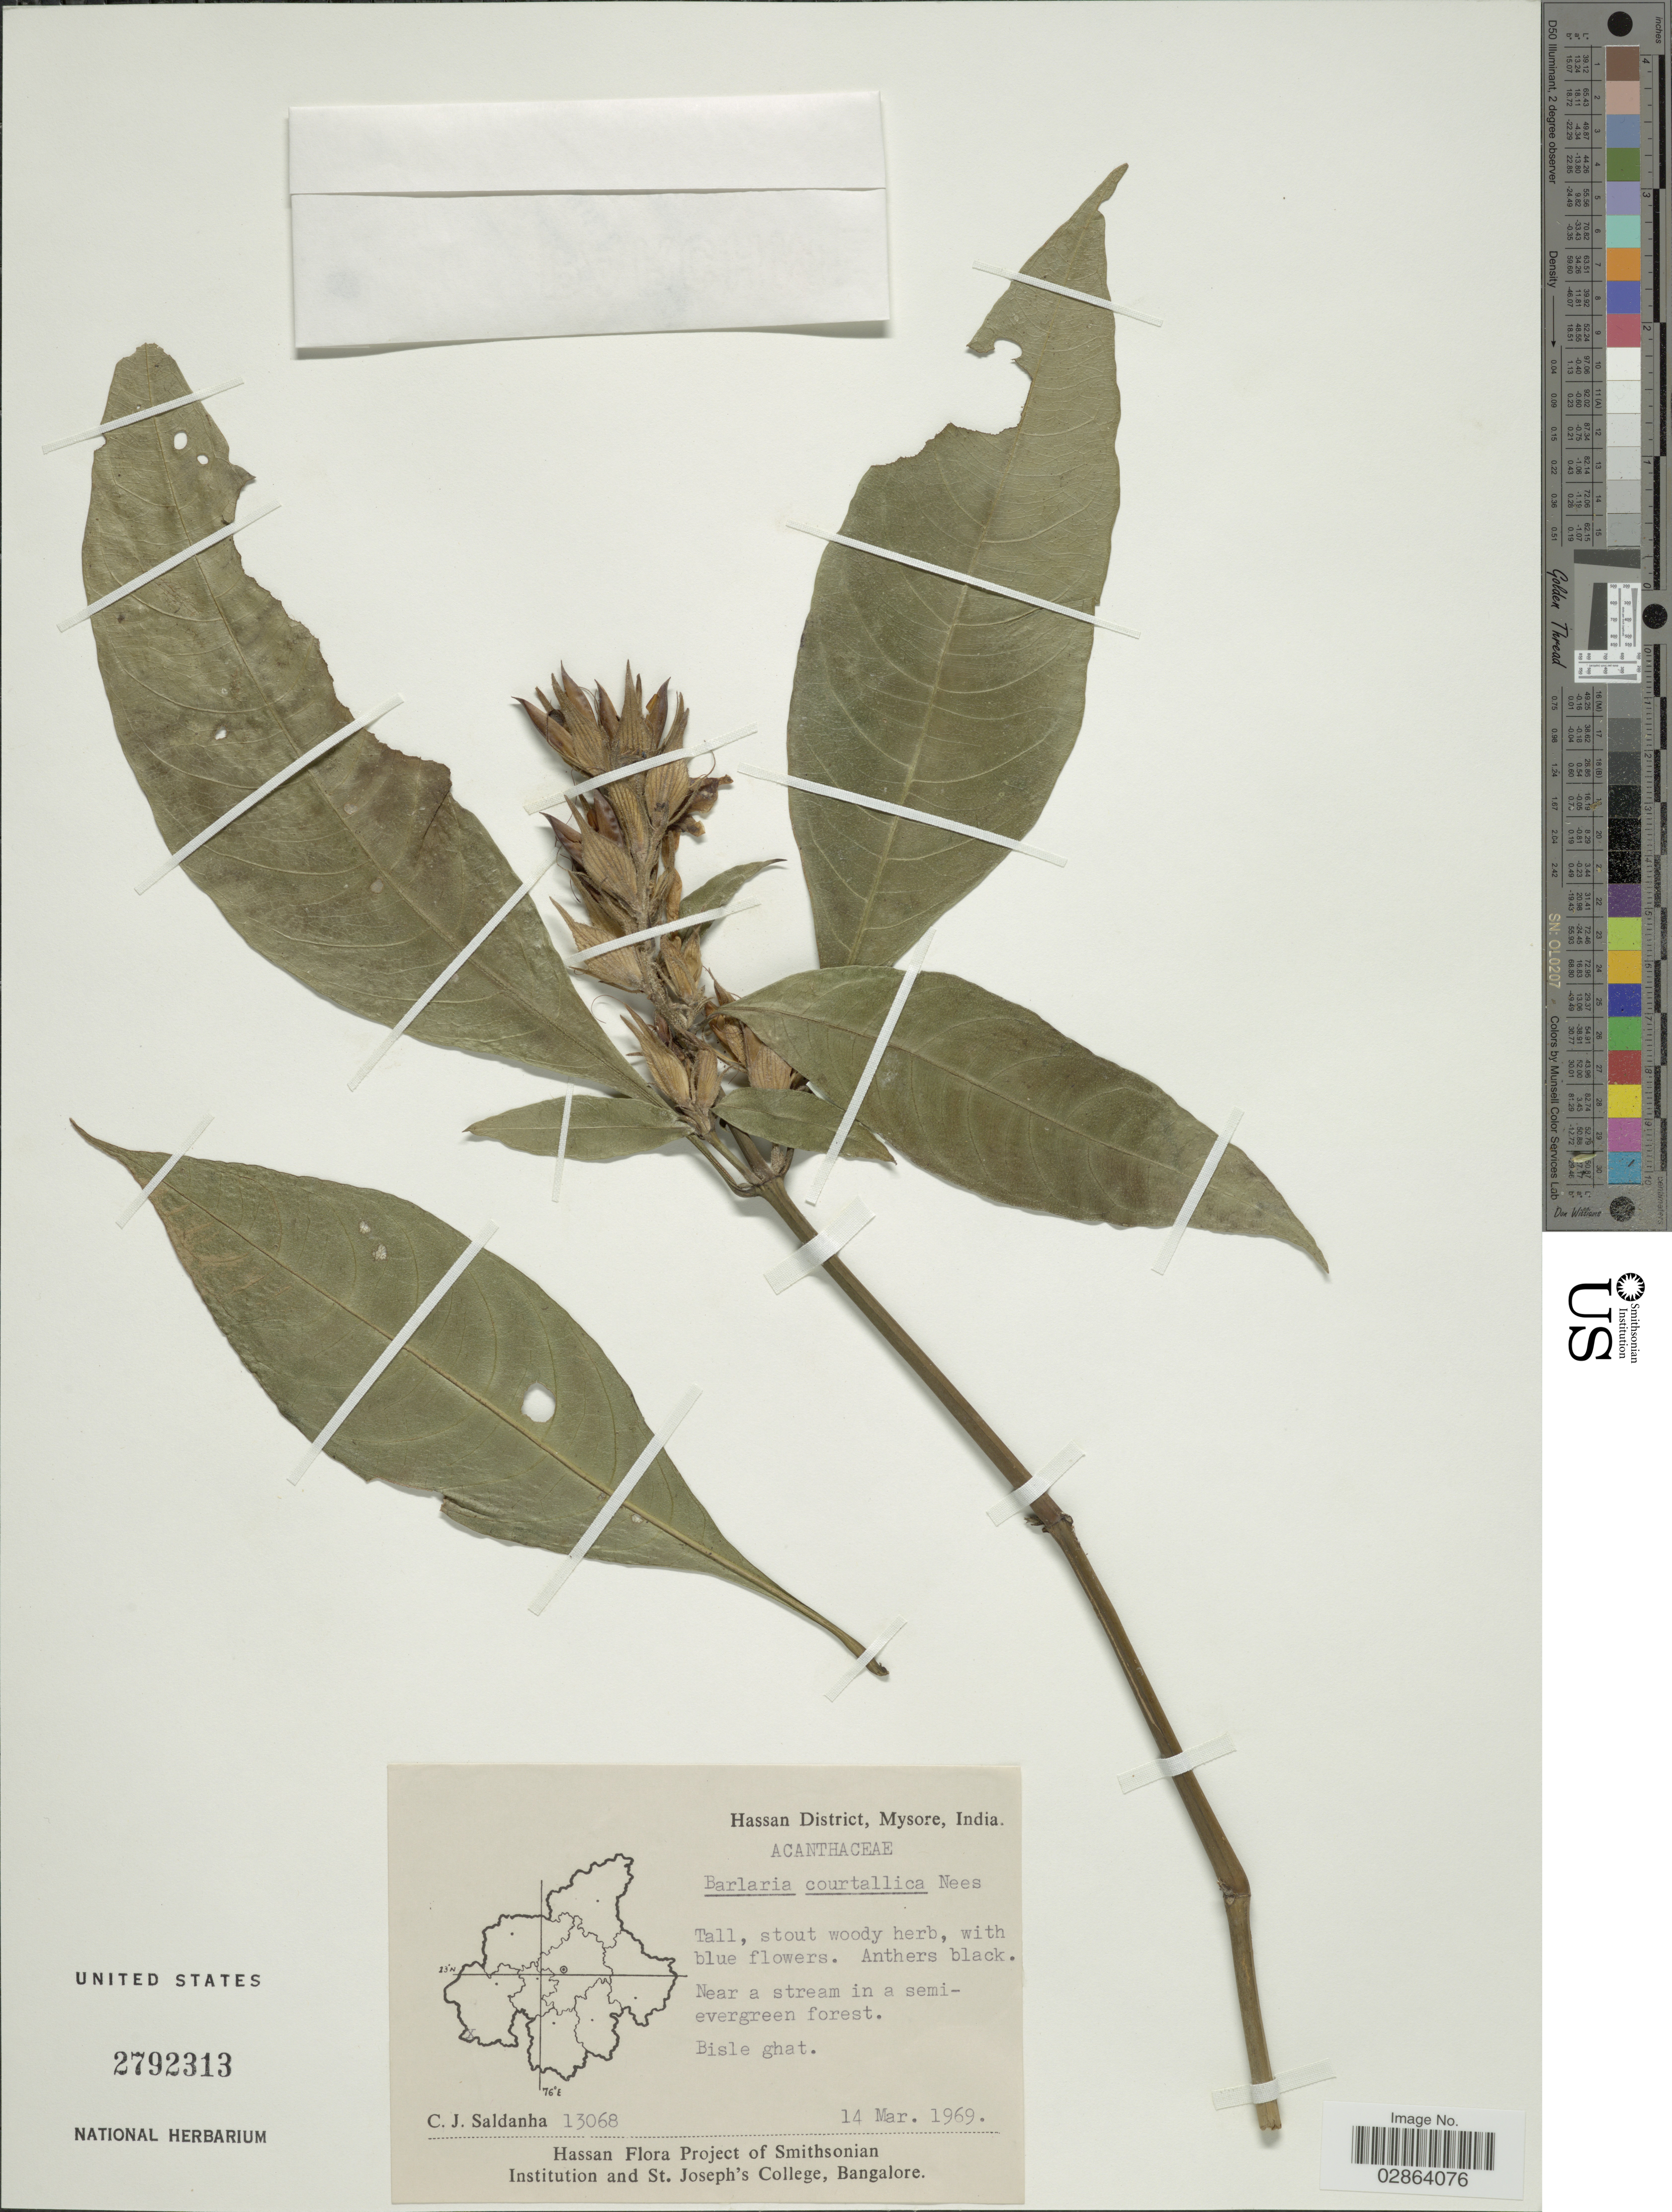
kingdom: Plantae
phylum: Tracheophyta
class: Magnoliopsida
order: Lamiales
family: Acanthaceae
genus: Barleria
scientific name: Barleria courtallica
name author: Nees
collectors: C. J. Saldanha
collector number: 13068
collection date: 1969-03-14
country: India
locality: Hassan District, Mysore, India, Bisle ghat.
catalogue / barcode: US 2792313